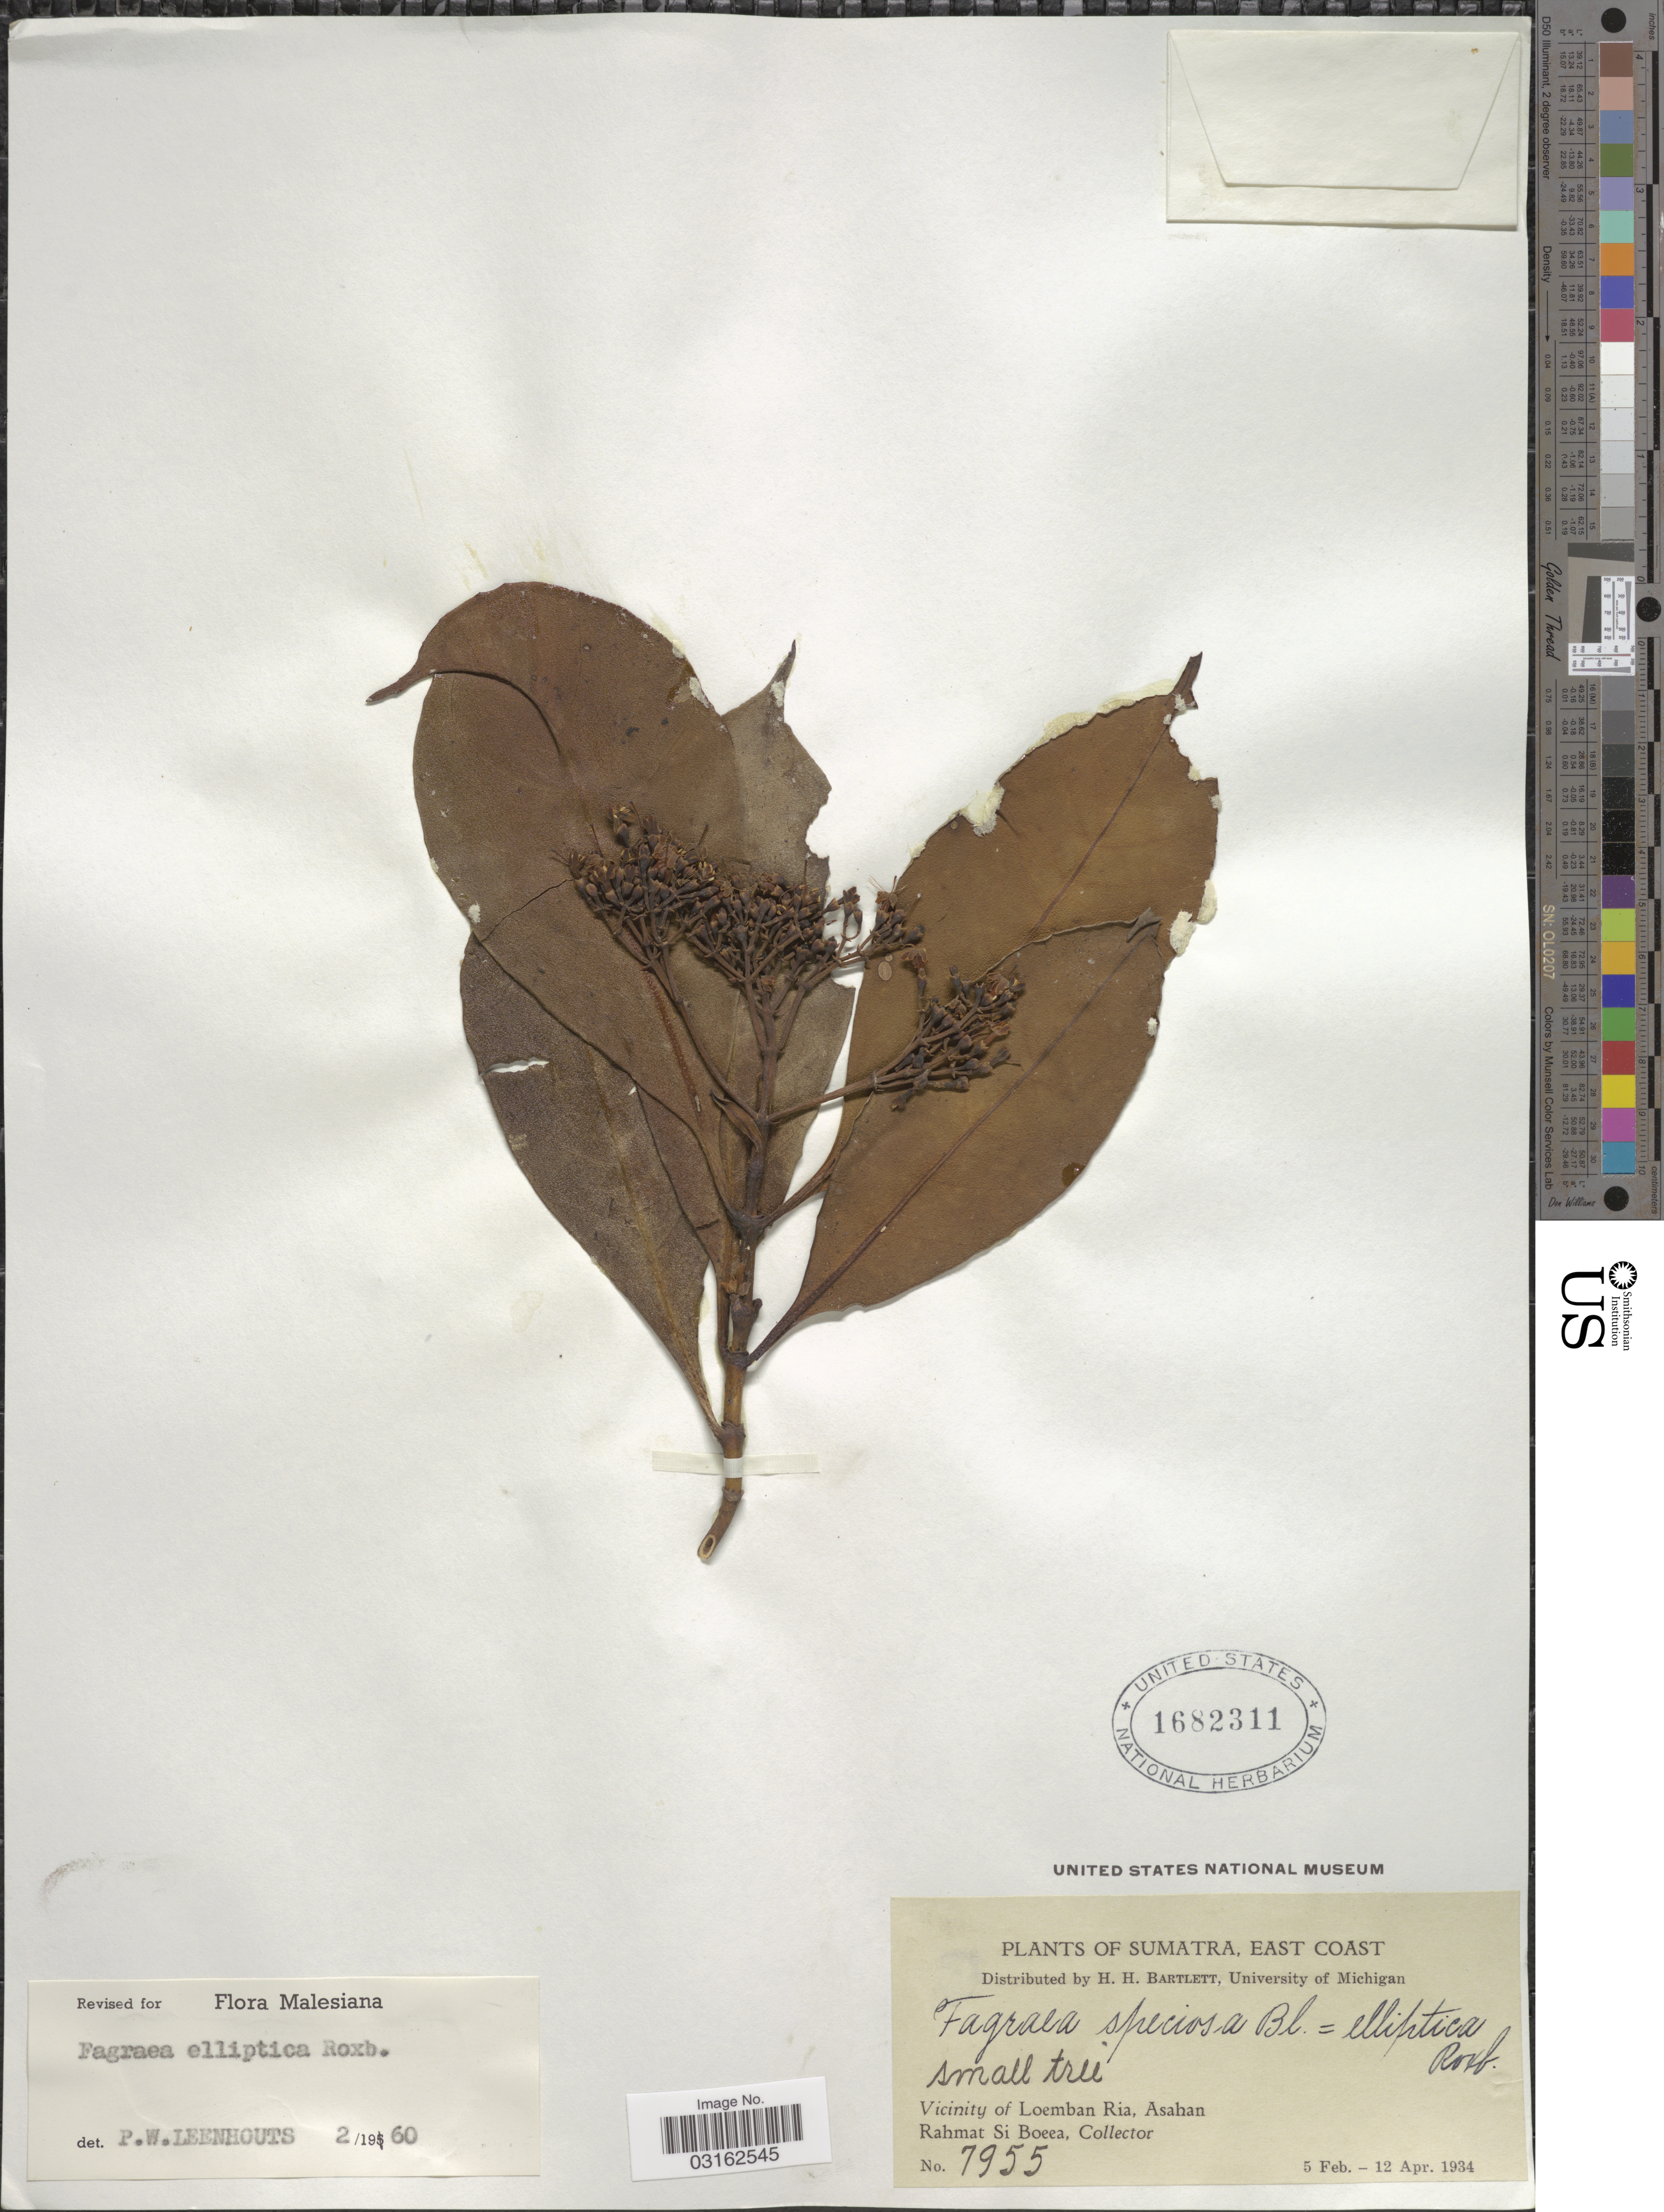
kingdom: Plantae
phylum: Tracheophyta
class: Magnoliopsida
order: Gentianales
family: Gentianaceae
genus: Fagraea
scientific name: Fagraea elliptica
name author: Roxb.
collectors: Rahmat Si Boeea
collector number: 7955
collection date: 1934-02-05/1934-04-12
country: Indonesia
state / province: Sumatra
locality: East Coast. Vicinity of Loemban Ria, Asahan.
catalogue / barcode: US 1682311